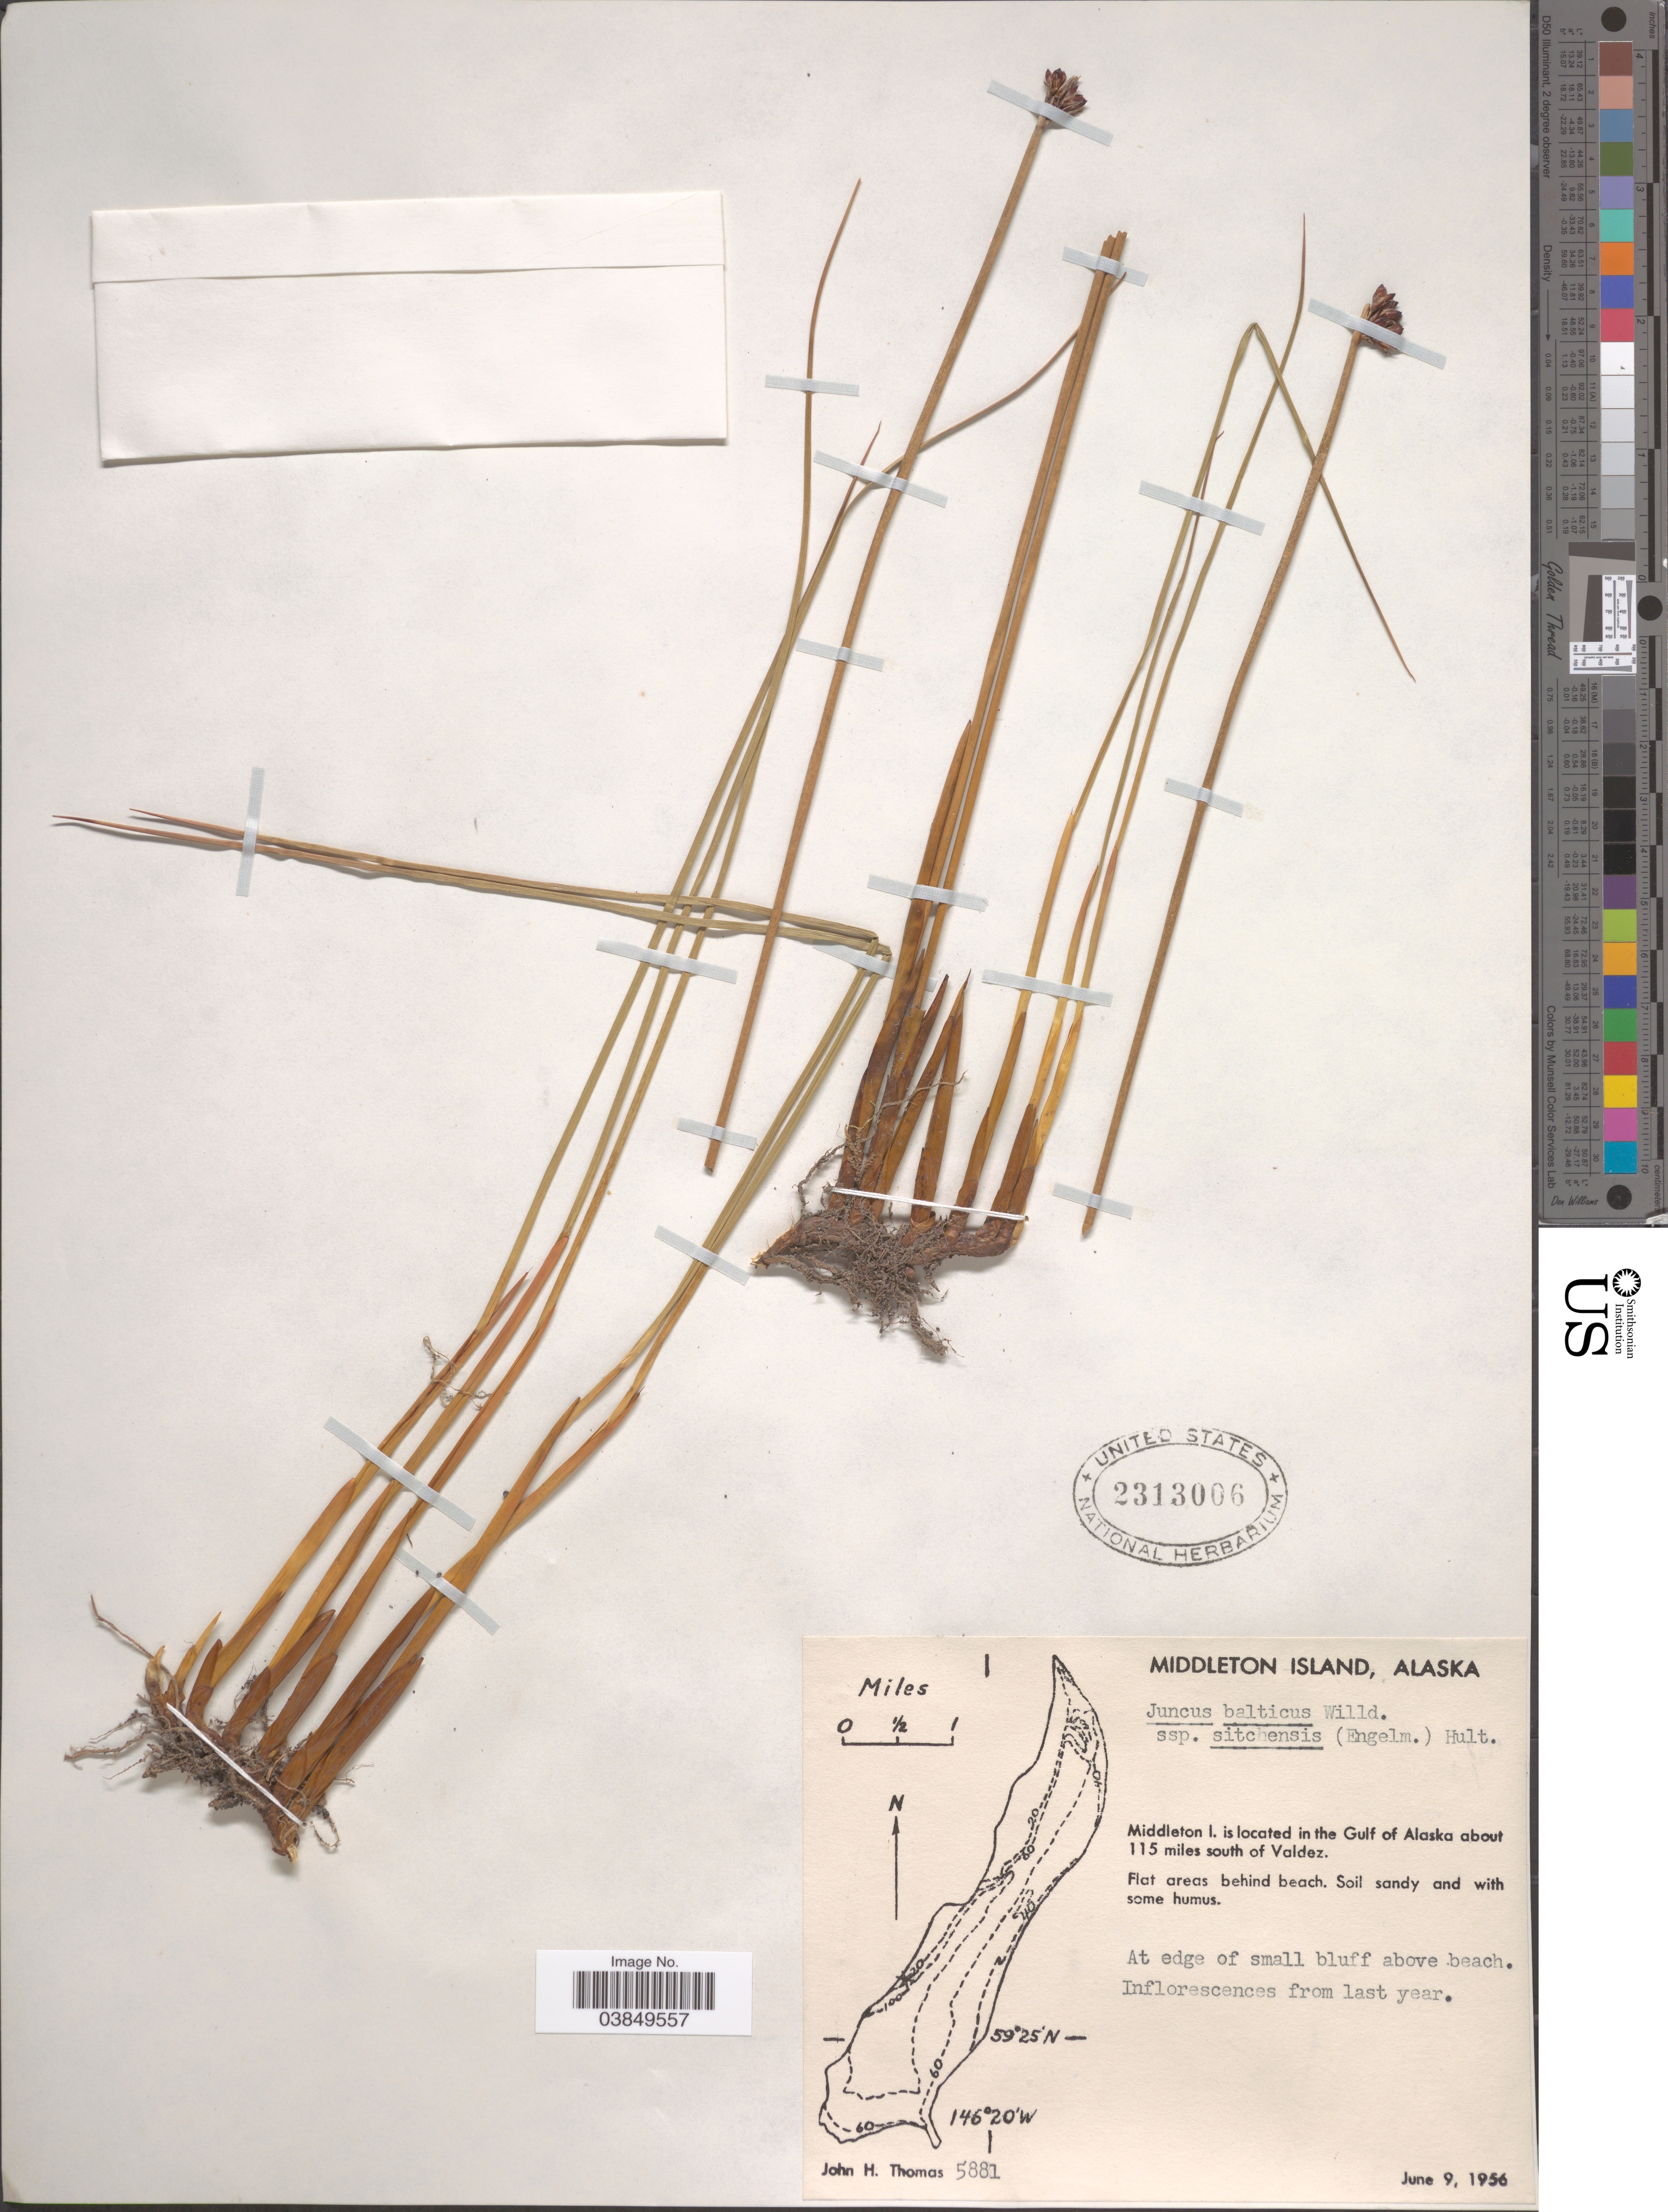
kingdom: Plantae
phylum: Tracheophyta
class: Liliopsida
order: Poales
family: Juncaceae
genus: Juncus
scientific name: Juncus balticus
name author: Willd.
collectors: J. H. Thomas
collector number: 5881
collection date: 1956-06-09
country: United States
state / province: Alaska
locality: Middleton Island, in the Gulf of Alaska about 115 miles south of Valdez.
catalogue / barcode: US 2313006